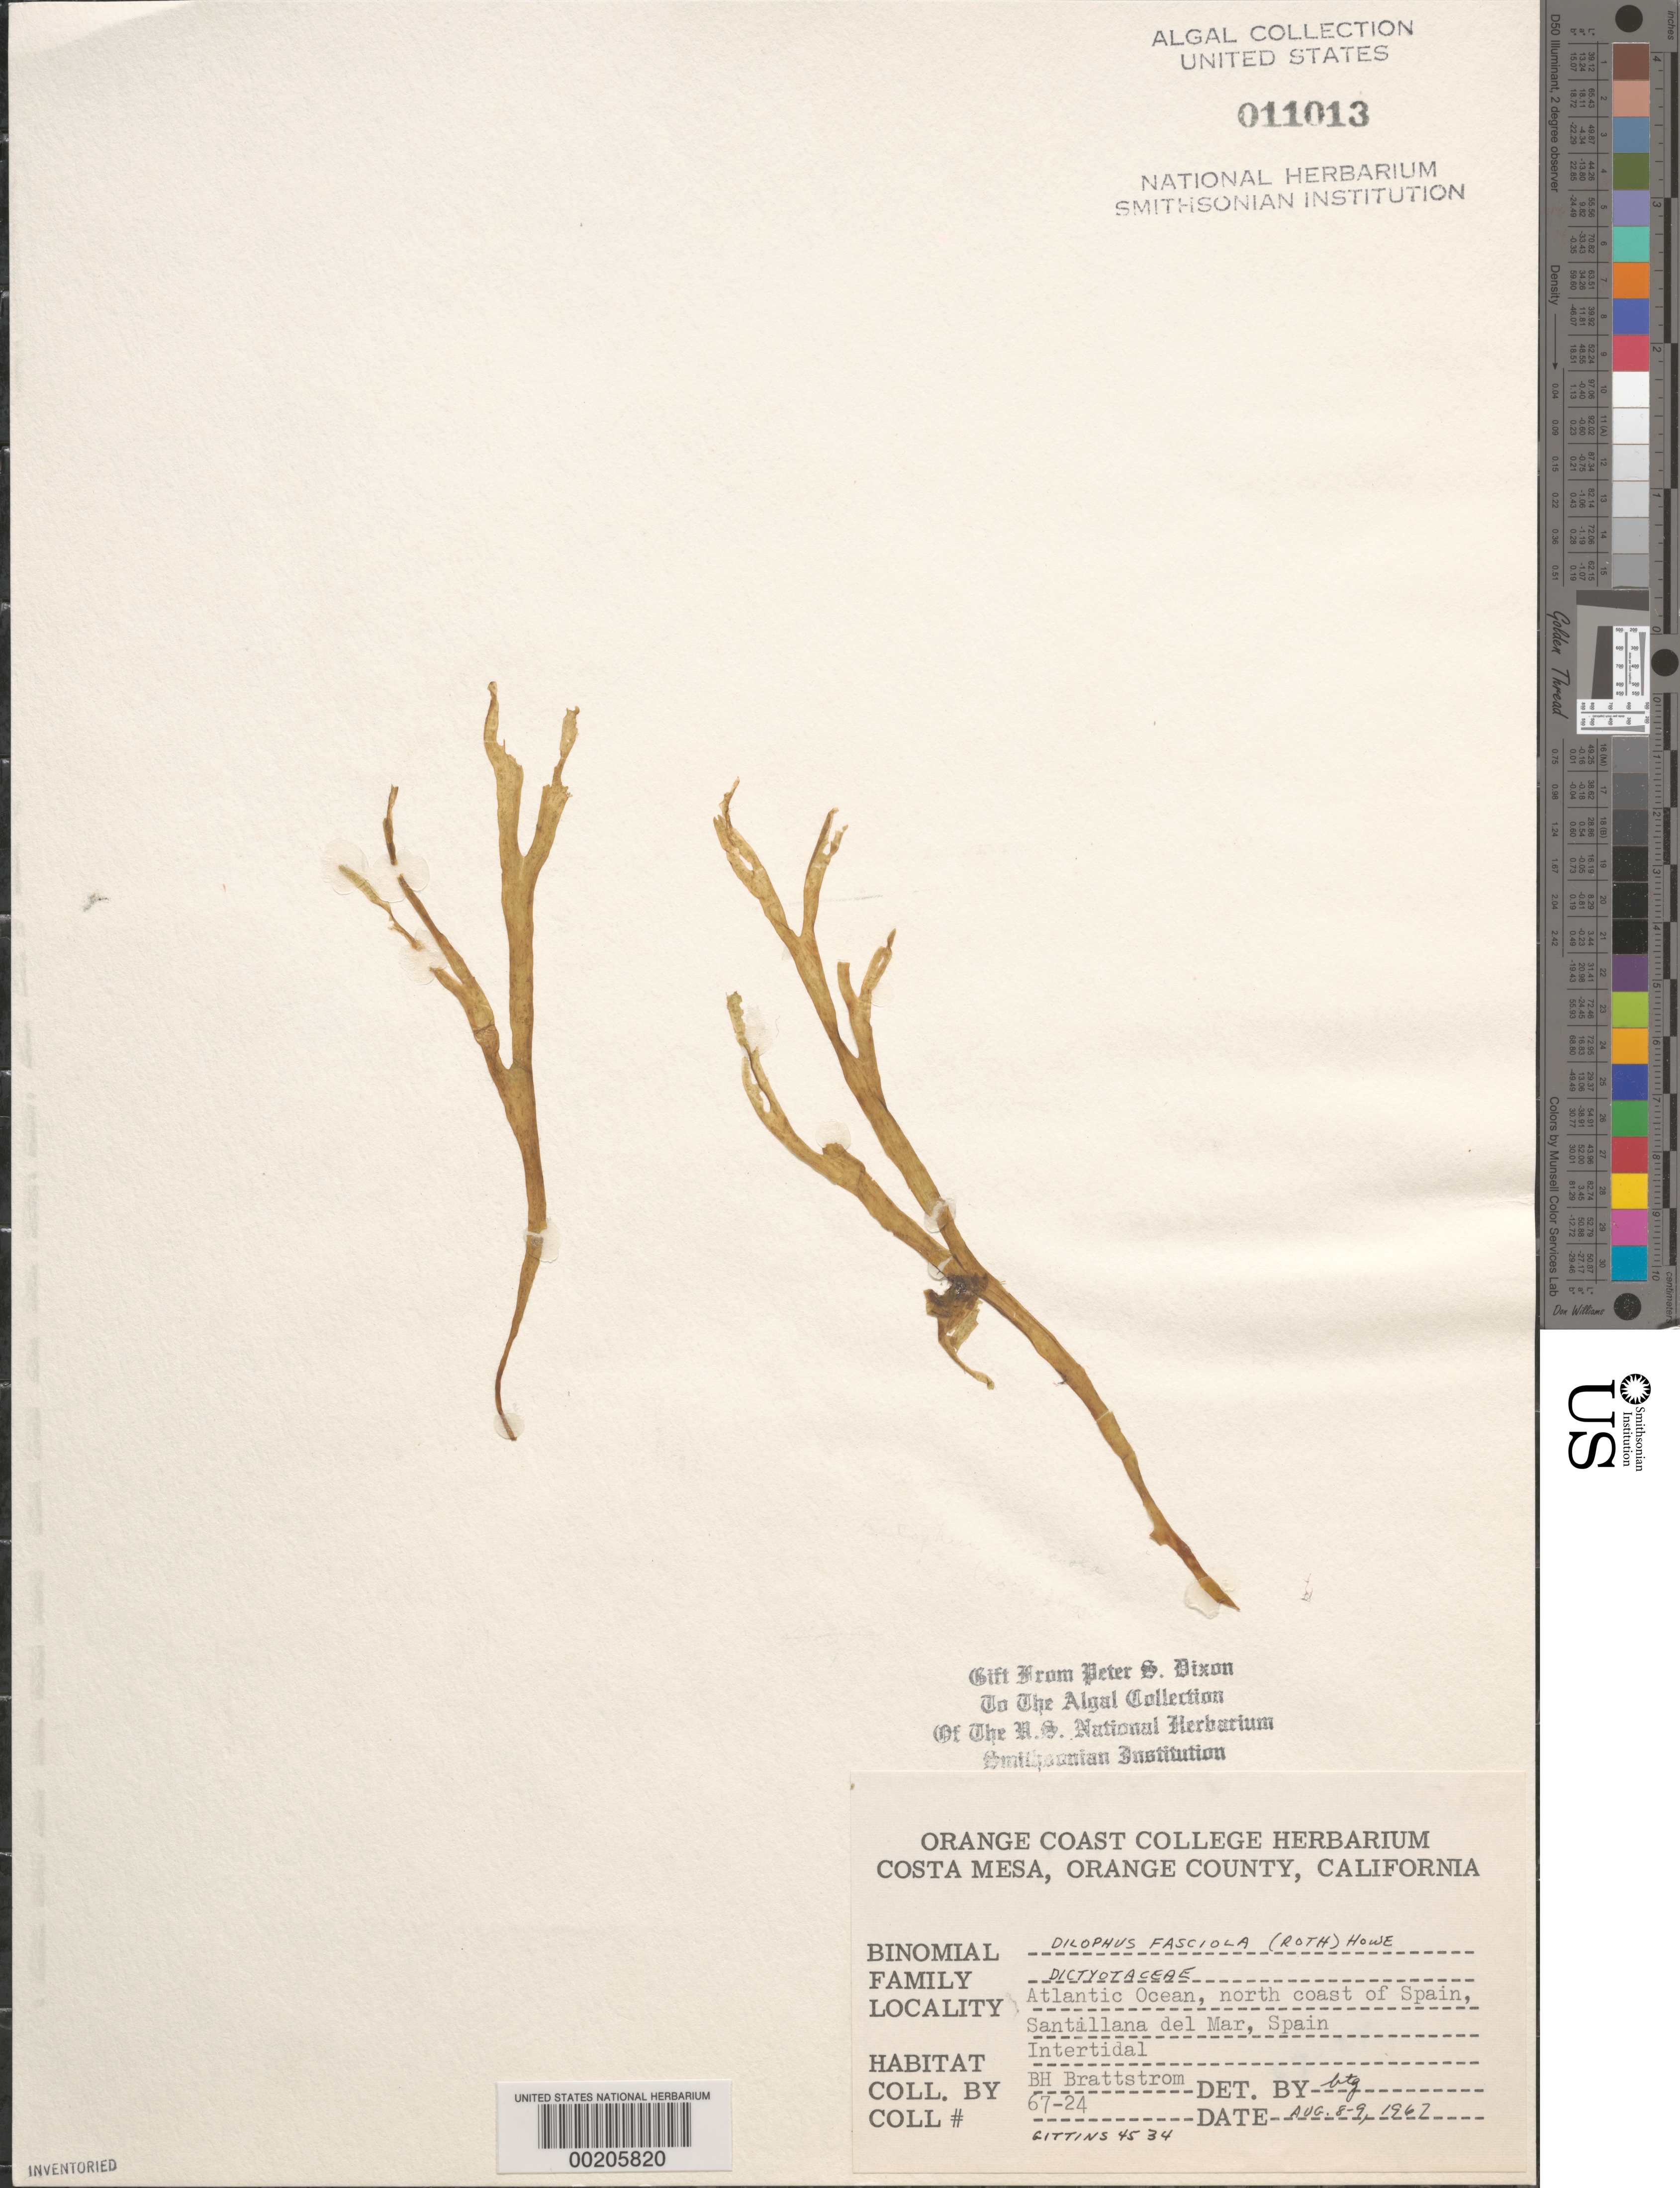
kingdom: Chromista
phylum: Ochrophyta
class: Phaeophyceae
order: Dictyotales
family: Dictyotaceae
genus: Dictyota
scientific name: Dictyota fasciola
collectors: B. Brattstrom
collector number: BTG 4534 & BRATTSTROM 67-24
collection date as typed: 08 Aug 1967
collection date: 1967-08-08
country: Spain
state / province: Cantabria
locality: Atlantic ocean, santillana del mar. Santander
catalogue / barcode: US 11013